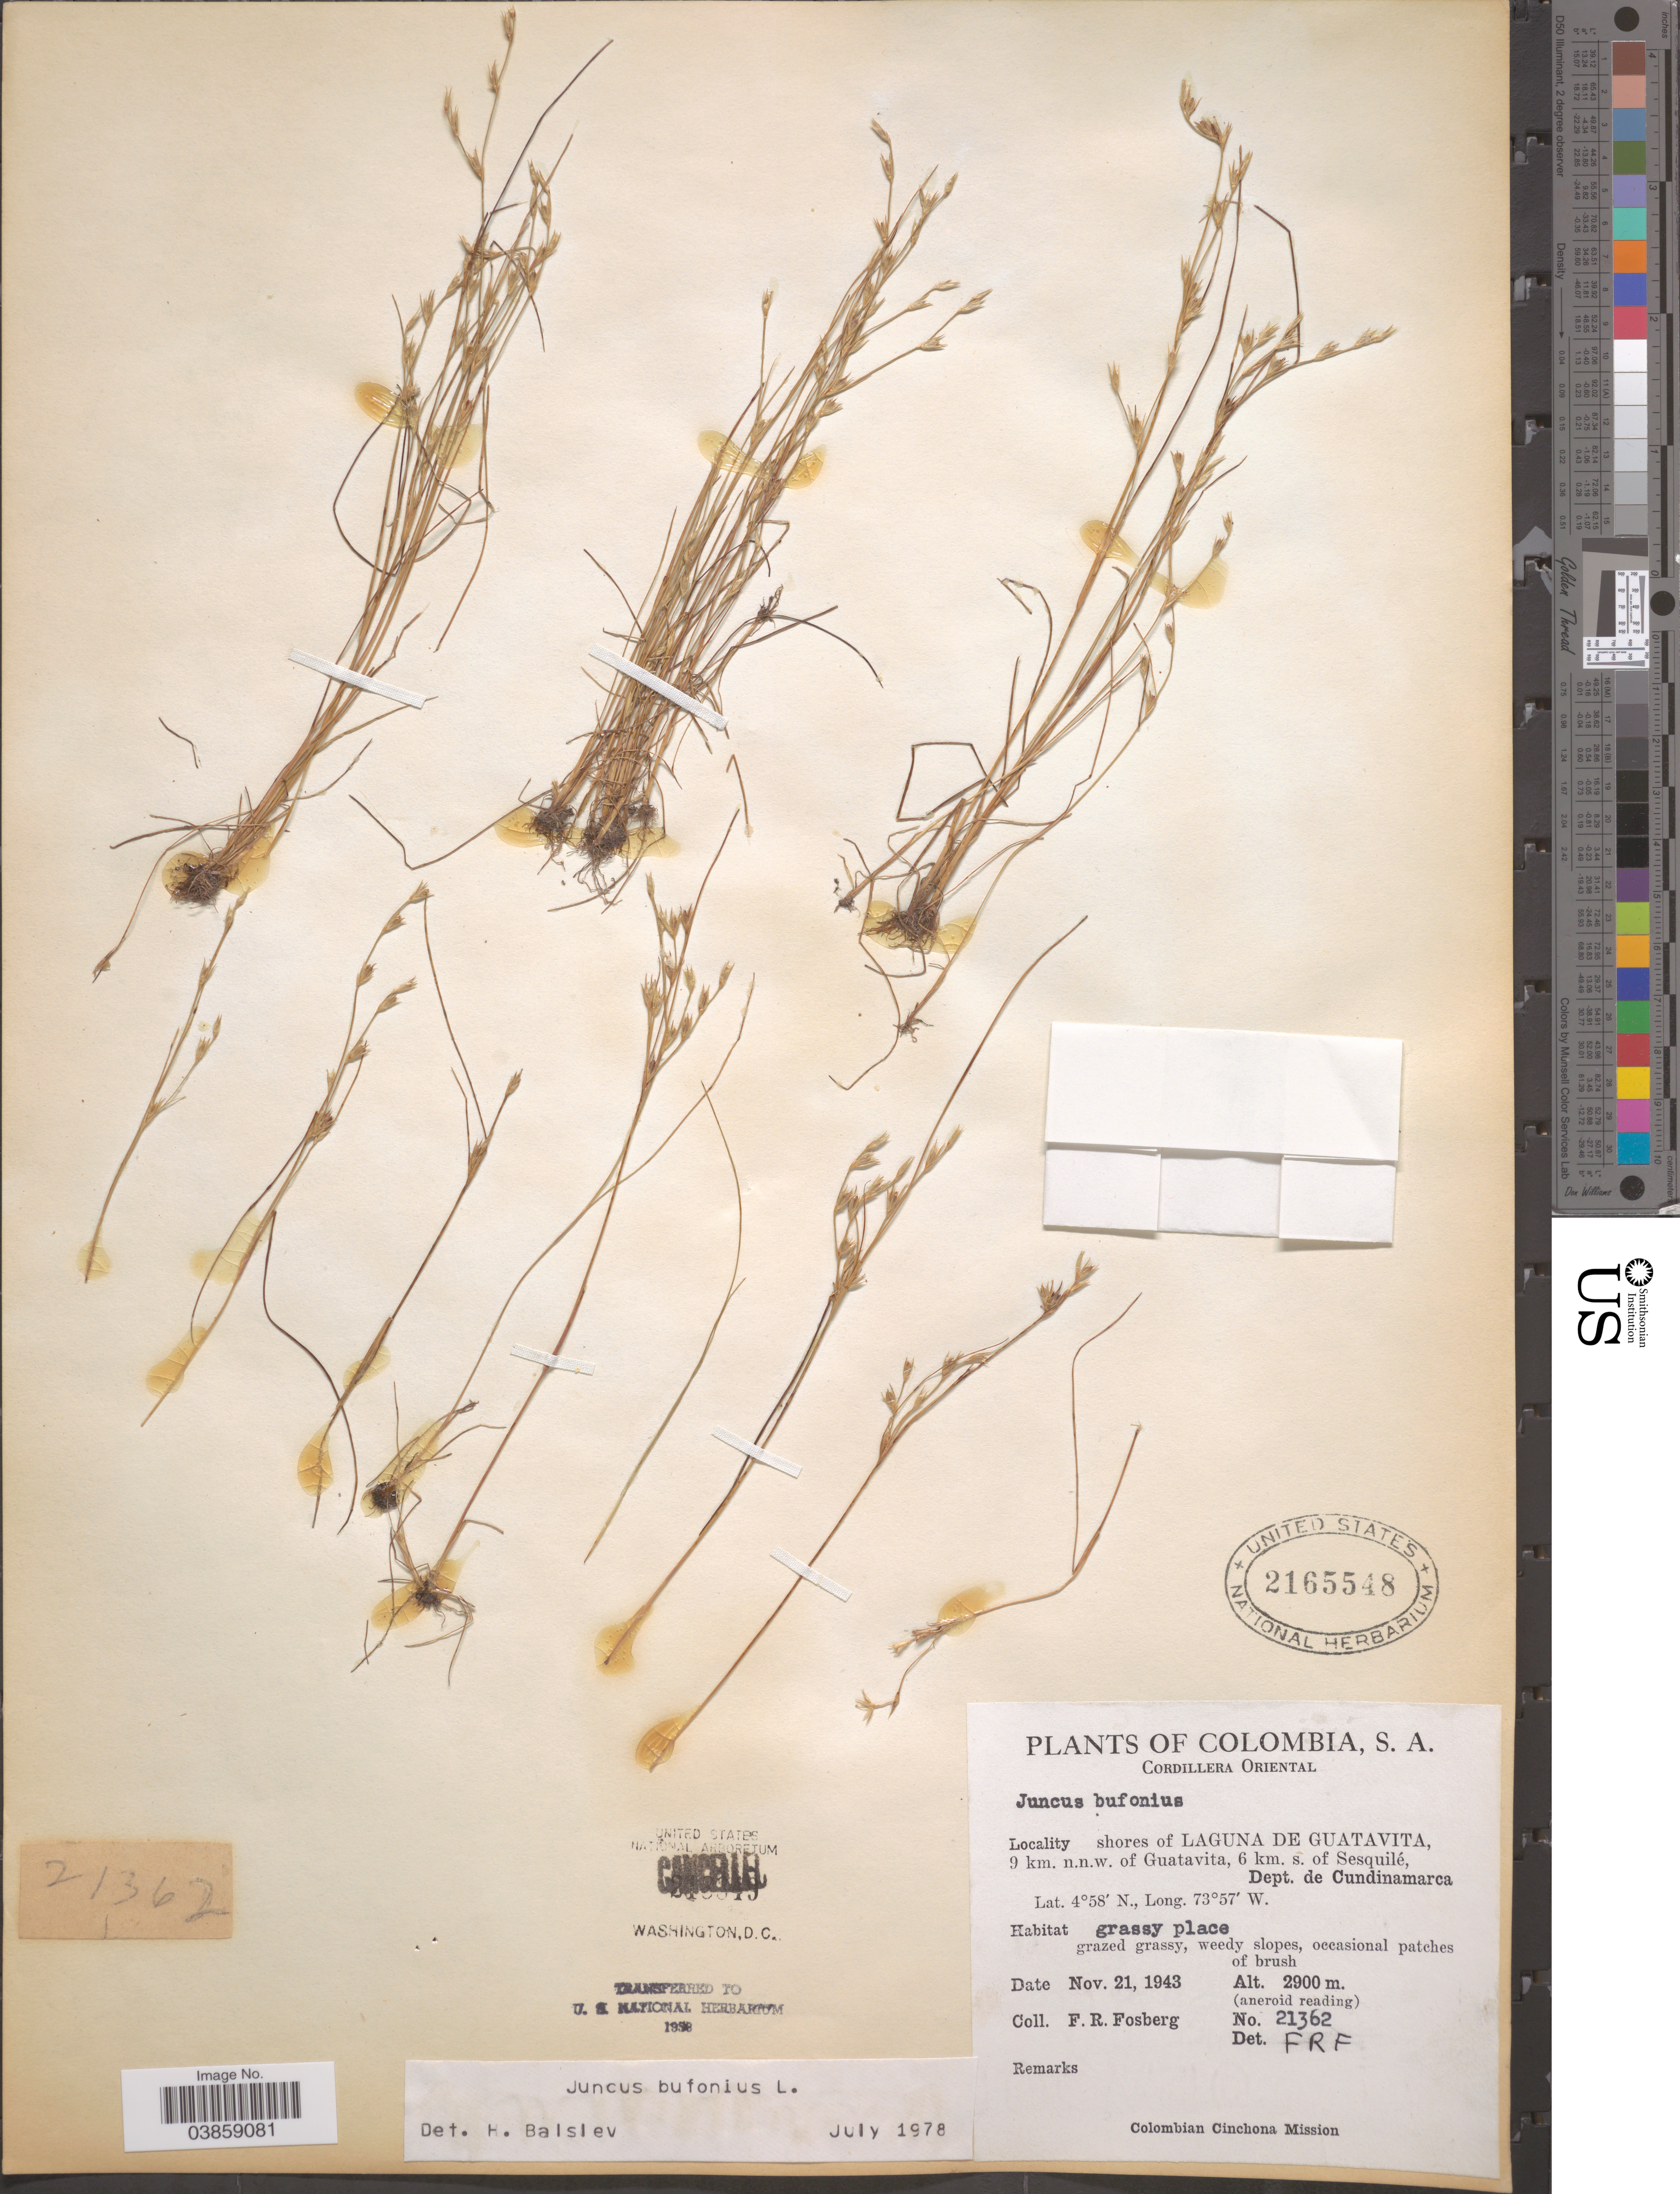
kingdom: Plantae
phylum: Tracheophyta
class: Liliopsida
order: Poales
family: Juncaceae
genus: Juncus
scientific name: Juncus bufonius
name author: L.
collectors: F. R. Fosberg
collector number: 21362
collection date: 1943-11-21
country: Colombia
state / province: Cundinamarca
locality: Cordillera Oriental. Shores of Laguna de Guatavita, 9 km. n.n.w. of Guatavita, 6 km. s. of Sesquilé, Dept. de Cundinamarca.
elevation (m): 2900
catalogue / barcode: US 2165548